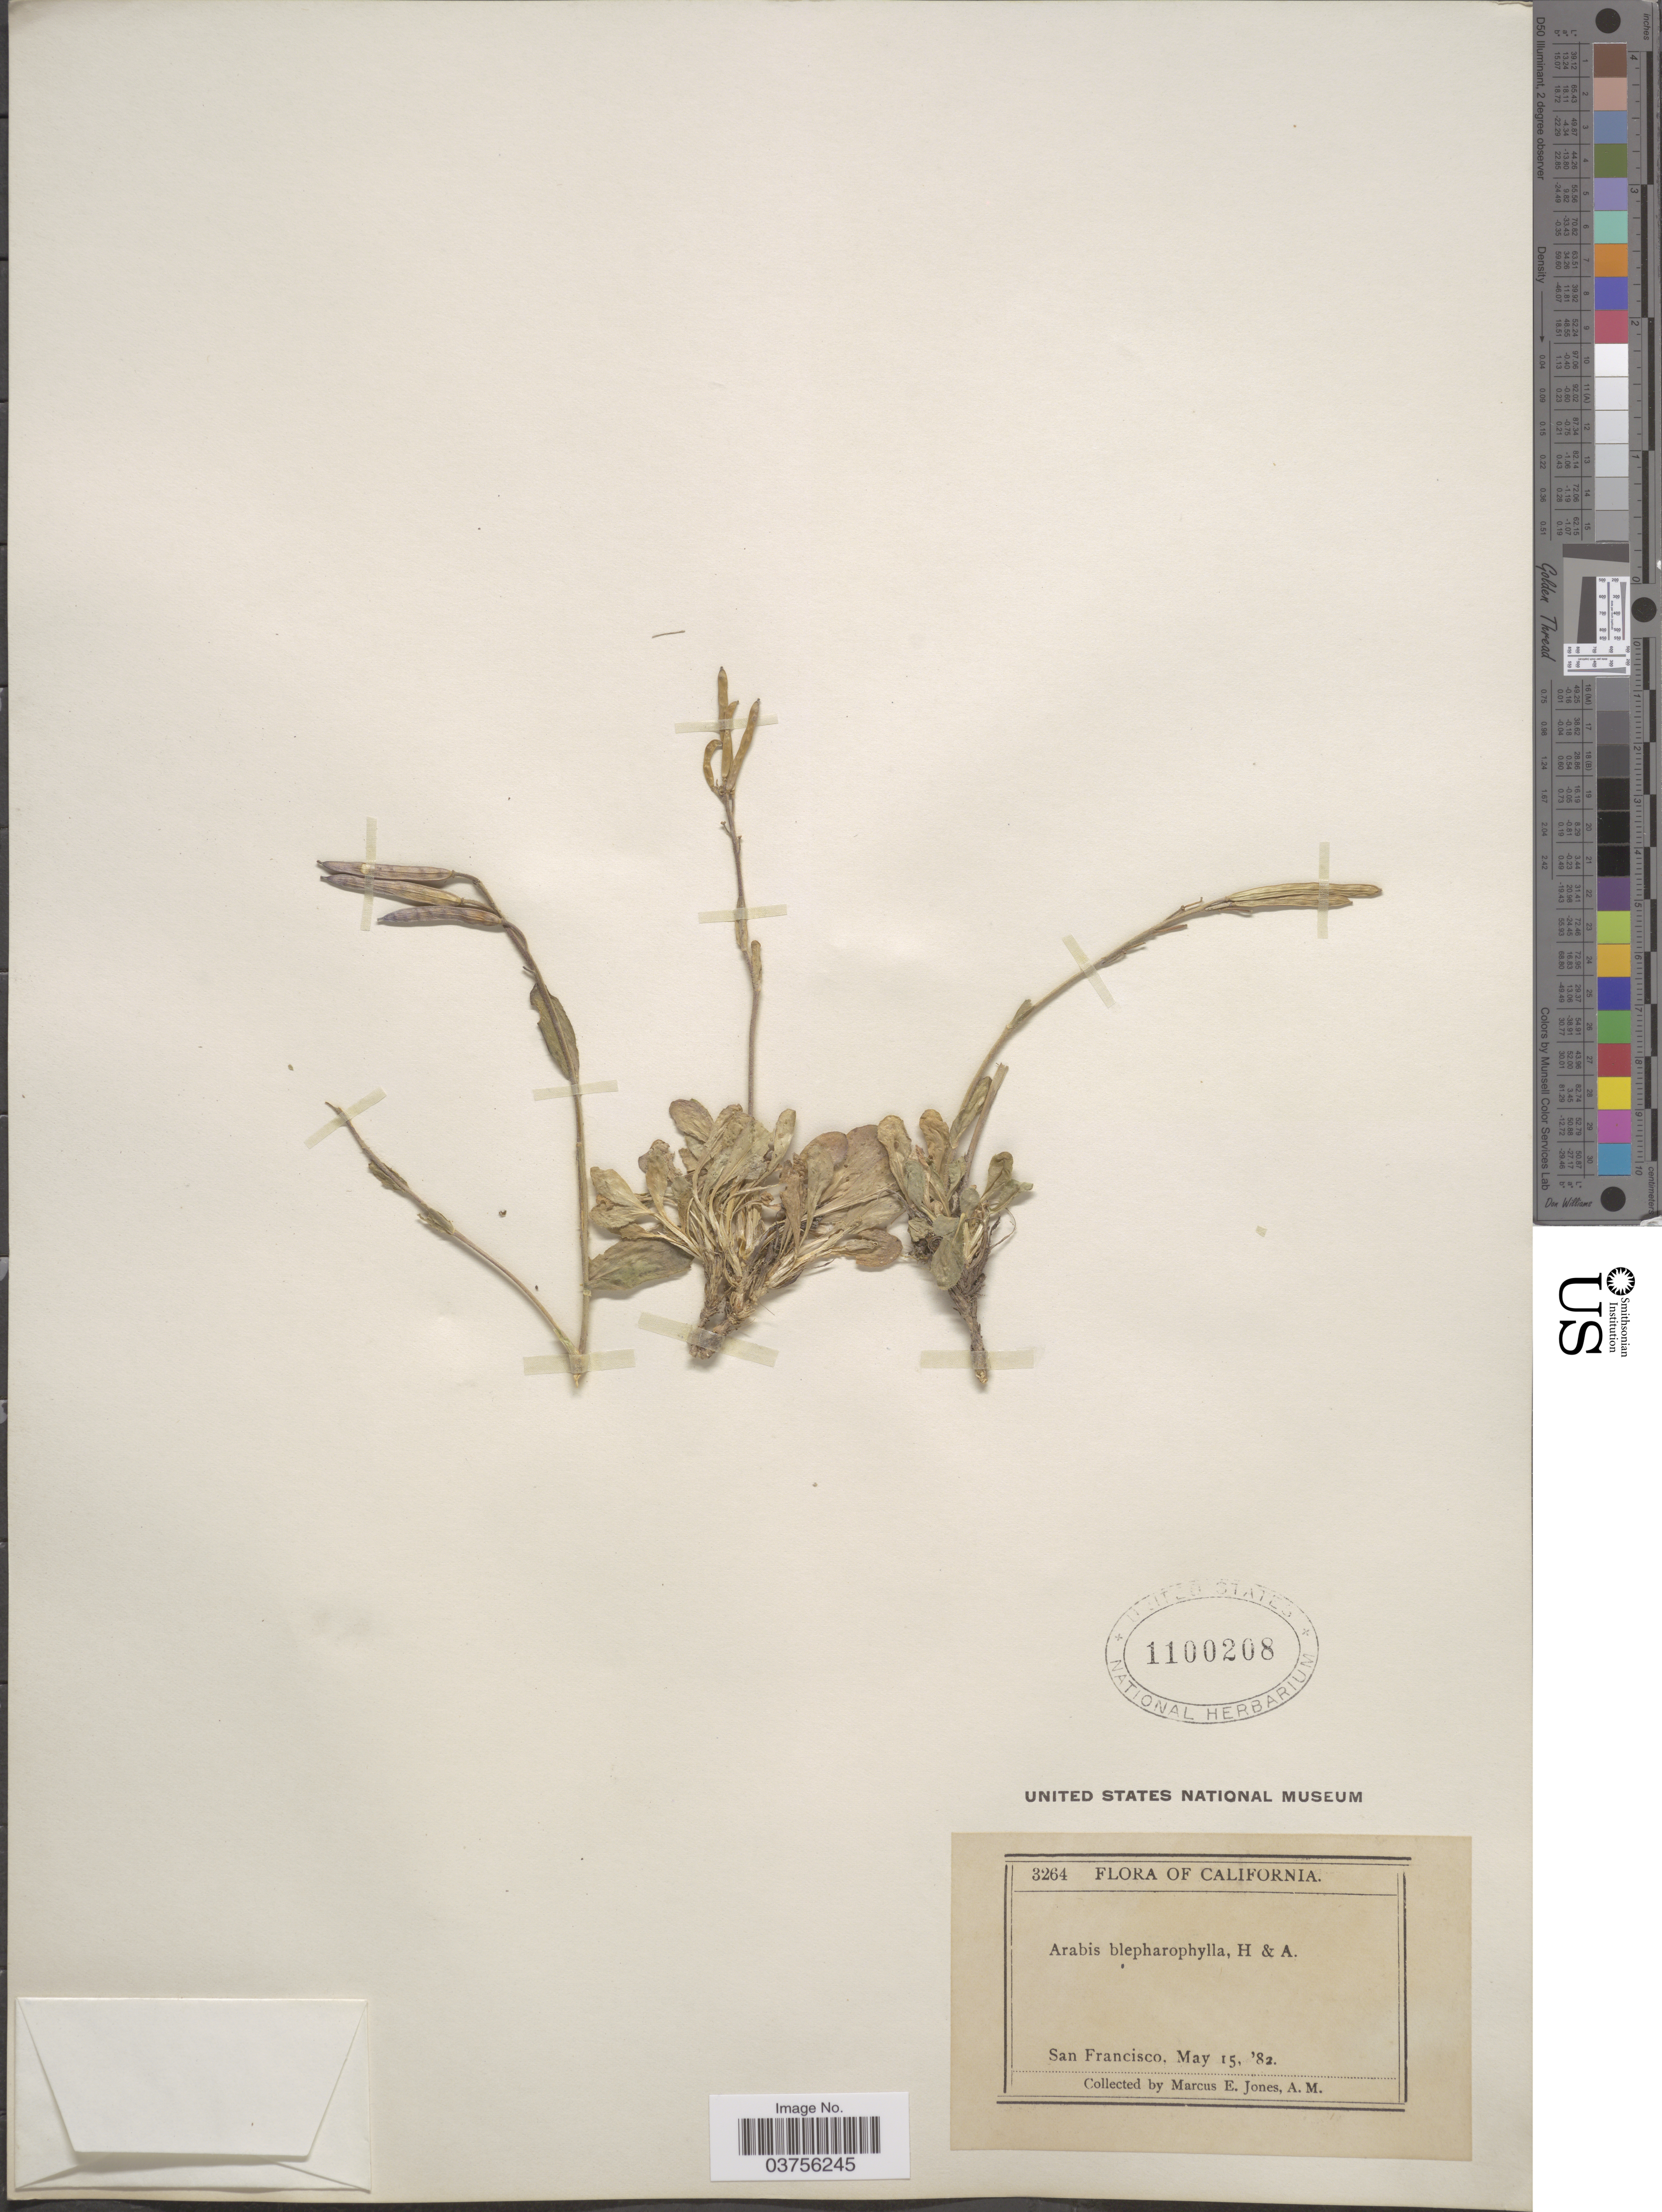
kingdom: Plantae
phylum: Tracheophyta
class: Magnoliopsida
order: Brassicales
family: Brassicaceae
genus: Arabis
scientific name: Arabis blepharophylla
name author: Hook. & Arn.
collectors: M. E. Jones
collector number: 3264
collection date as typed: Transcribed d/m/y: 15/5/82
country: United States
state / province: California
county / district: San Francisco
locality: San Francisco.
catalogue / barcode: US 100208